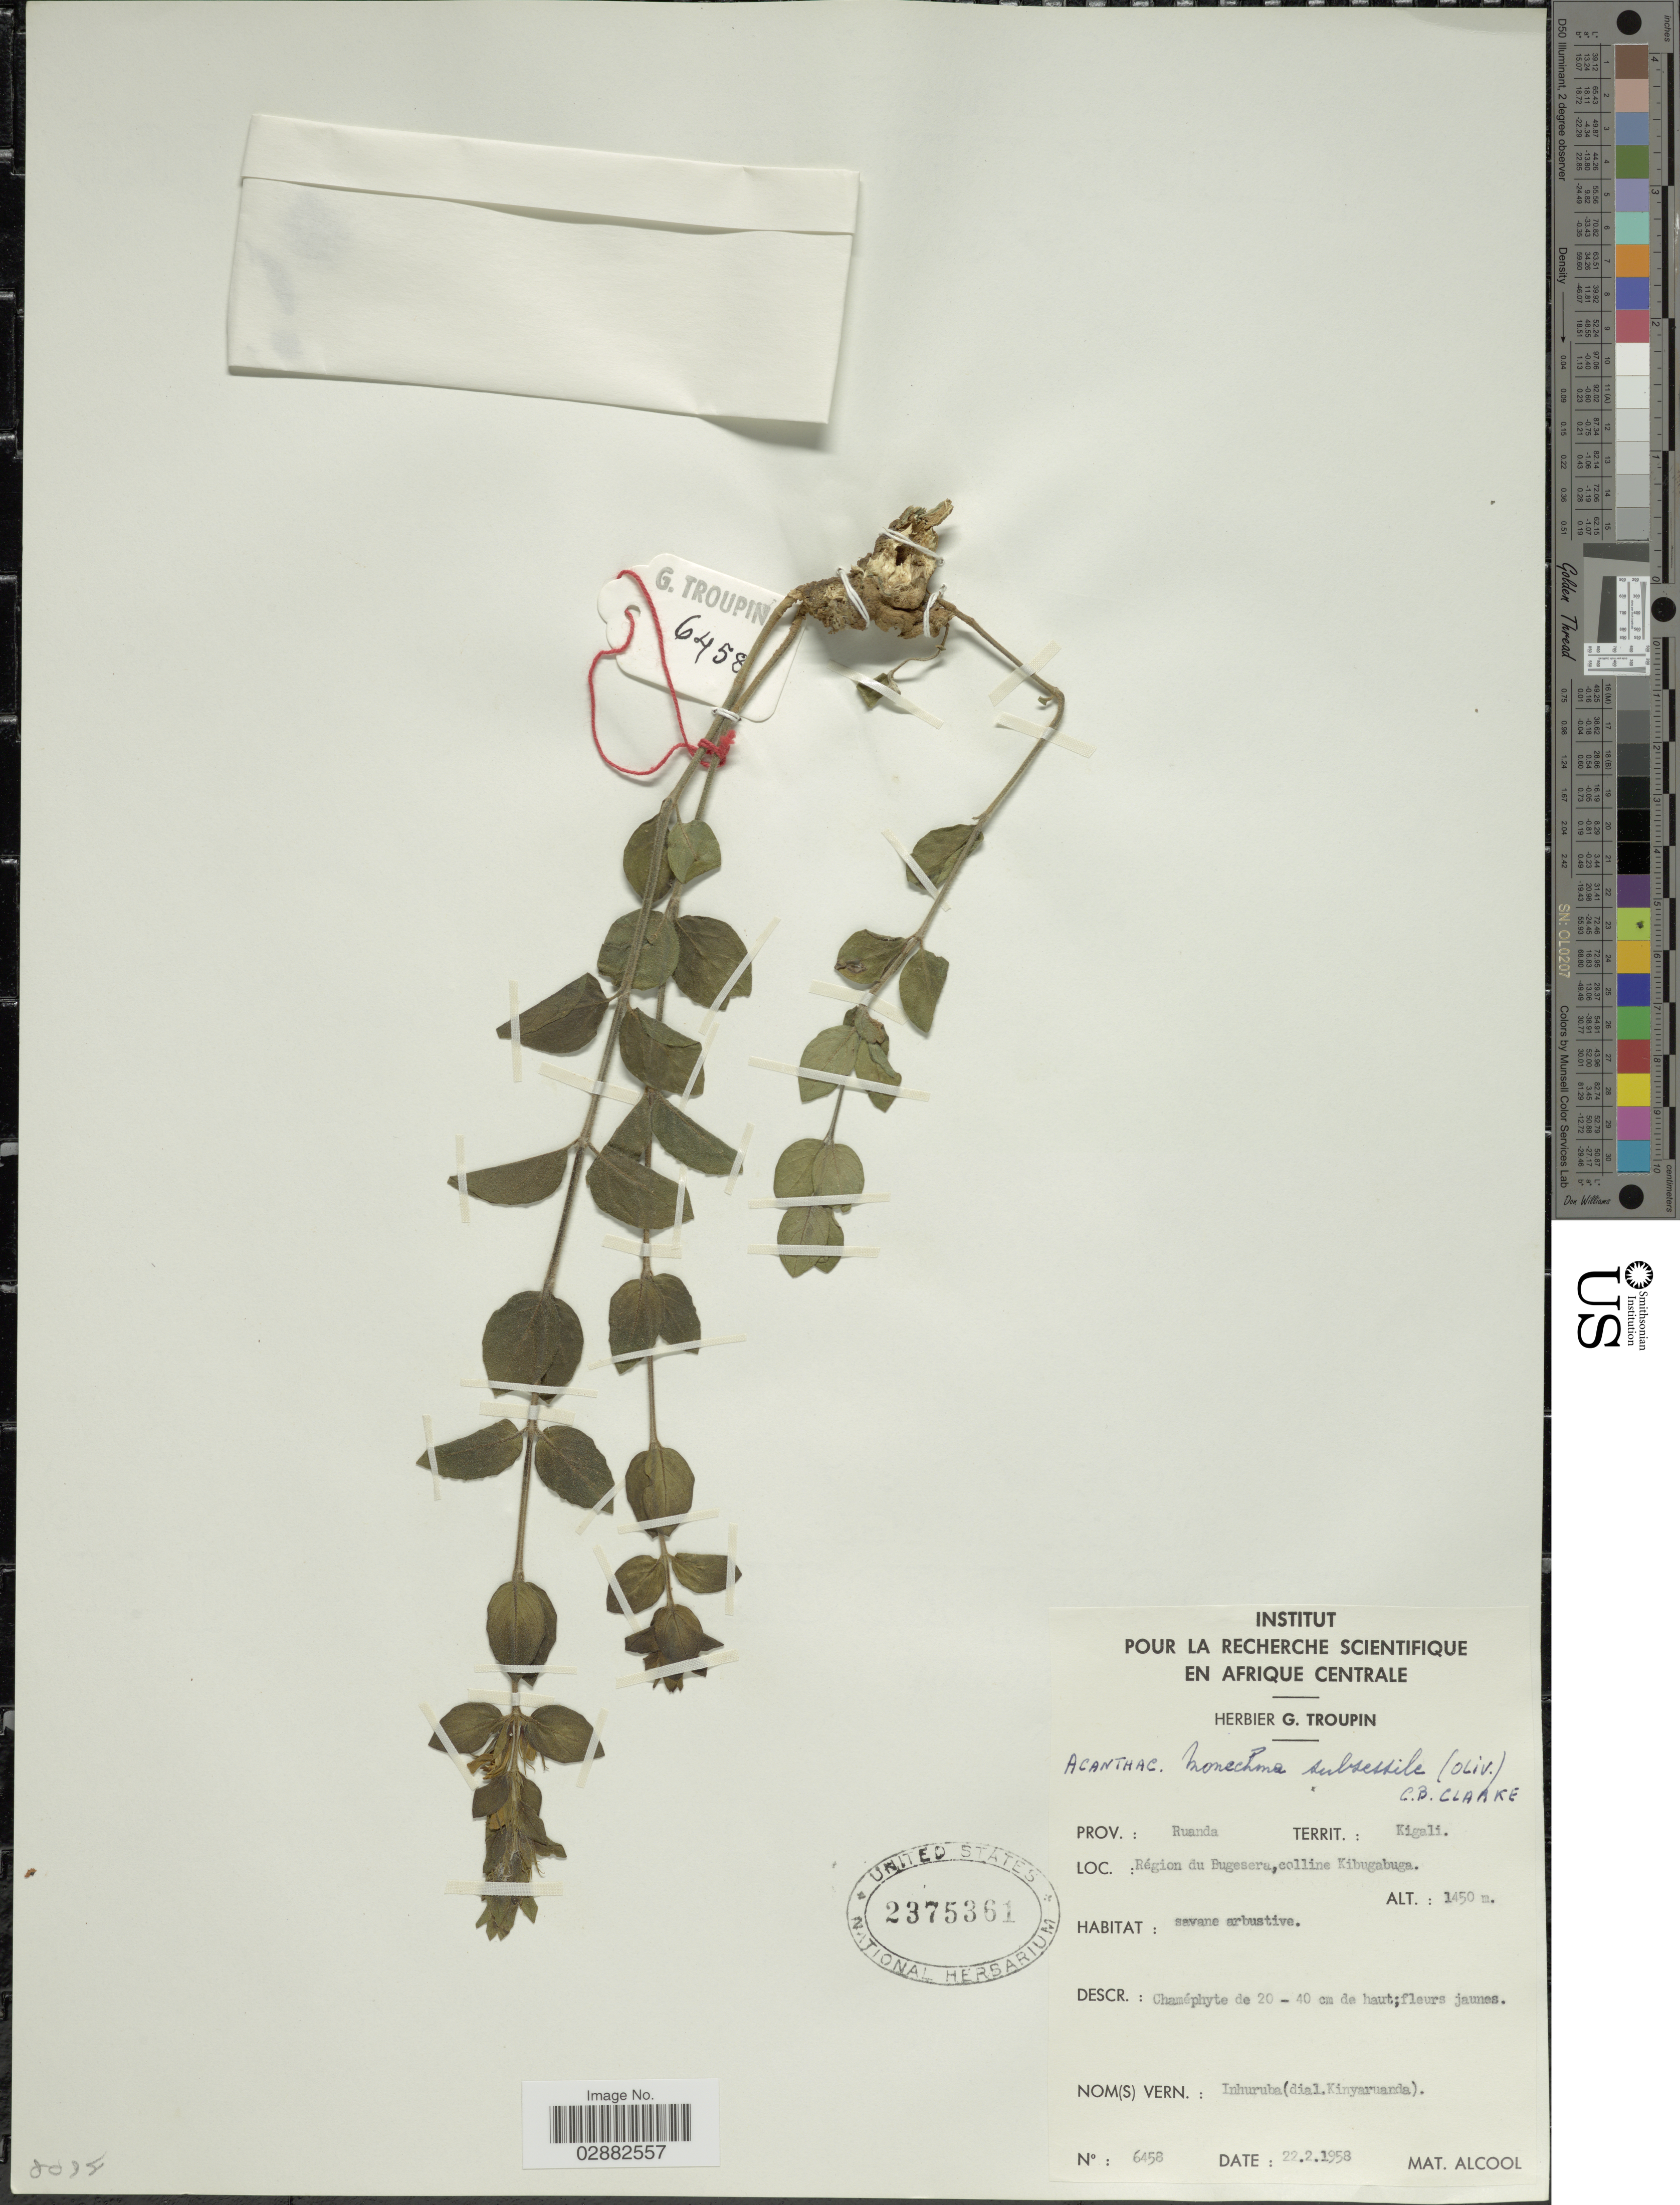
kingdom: Plantae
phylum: Tracheophyta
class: Magnoliopsida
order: Lamiales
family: Acanthaceae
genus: Justicia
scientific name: Justicia subsessilis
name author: Oliv.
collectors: ex herb. G. Troupin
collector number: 6458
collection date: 1958-02-22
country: Rwanda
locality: Prov.: Ruanda, Territ.: Kigali. Région du Bugesera, colline Kibugabuga.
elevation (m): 1450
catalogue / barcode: US 2375361